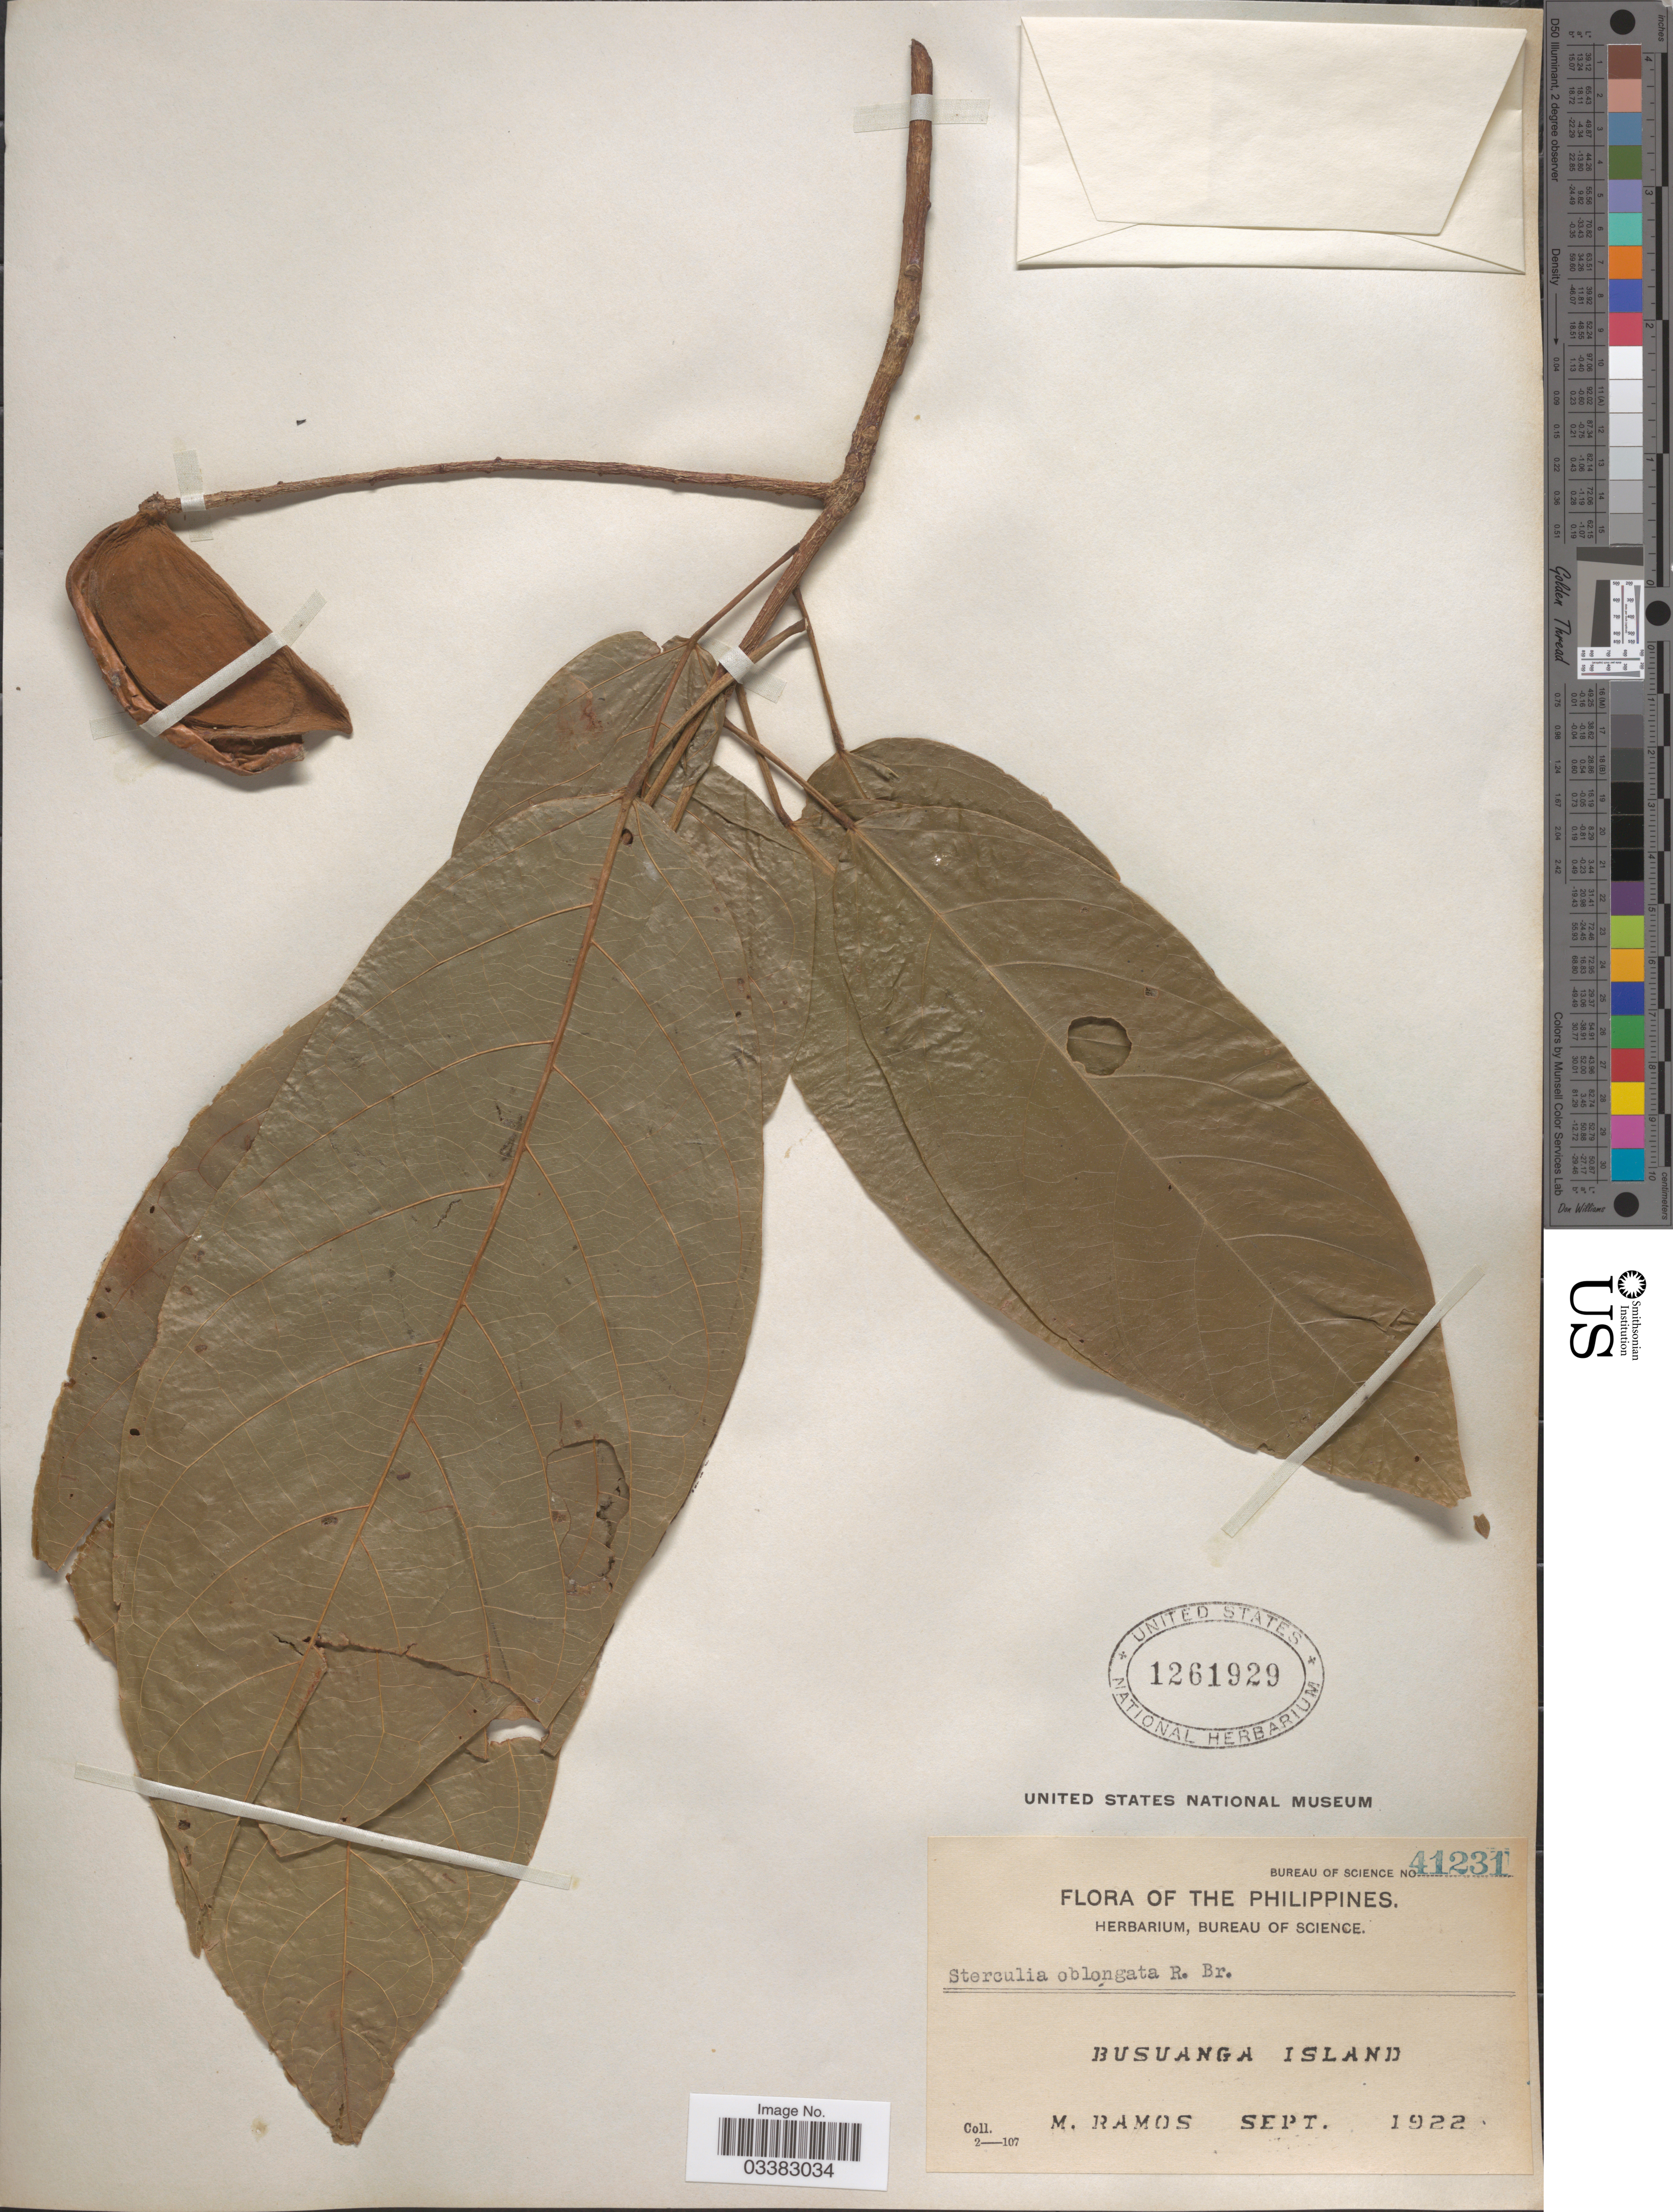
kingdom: Plantae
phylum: Tracheophyta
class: Magnoliopsida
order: Malvales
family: Malvaceae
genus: Sterculia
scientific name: Sterculia oblongata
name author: R. Br.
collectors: M. Ramos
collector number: Bureau of Science 41231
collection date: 1922-09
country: Philippines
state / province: Mimaropa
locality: Busuanga Island.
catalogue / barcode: US 1261929